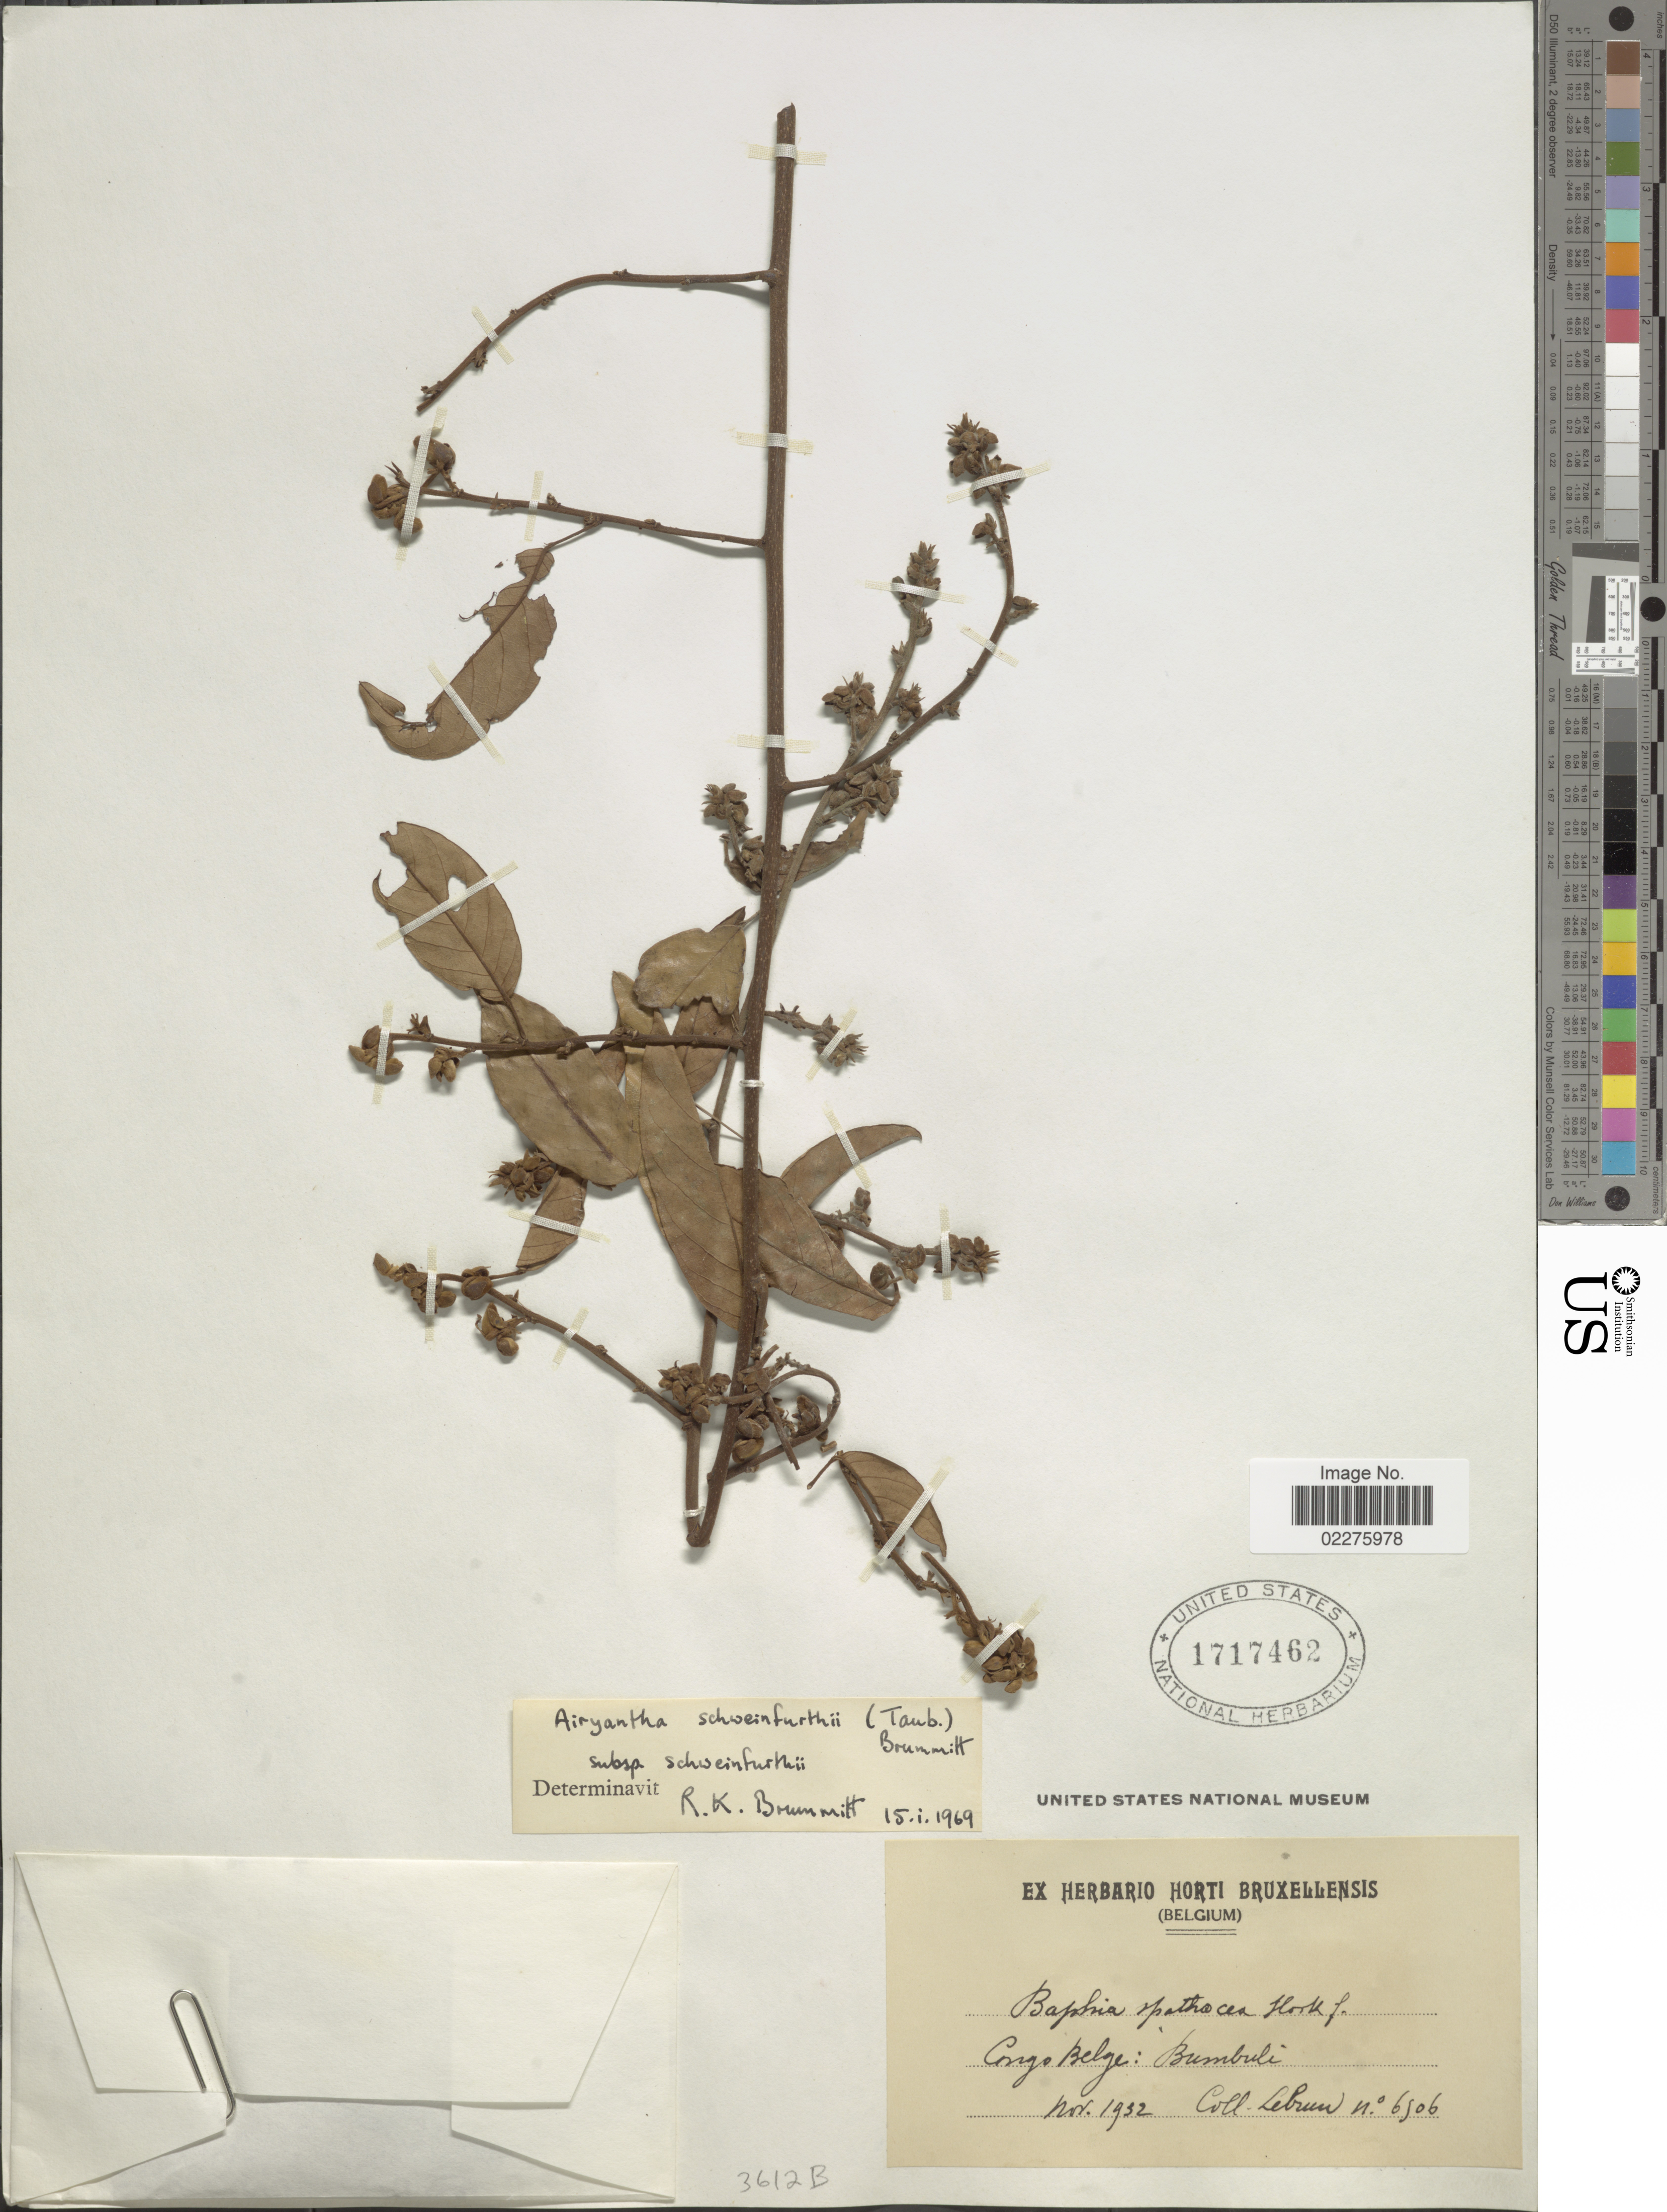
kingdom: Plantae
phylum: Tracheophyta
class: Magnoliopsida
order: Fabales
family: Fabaceae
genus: Airyantha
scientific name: Airyantha schweinfurthii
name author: (Taub.) Brummitt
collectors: J.A. Lebrun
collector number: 6509*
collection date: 1932-11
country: Congo, Democratic Republic of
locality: Congo Belge, Bumbuli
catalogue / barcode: US 1717462